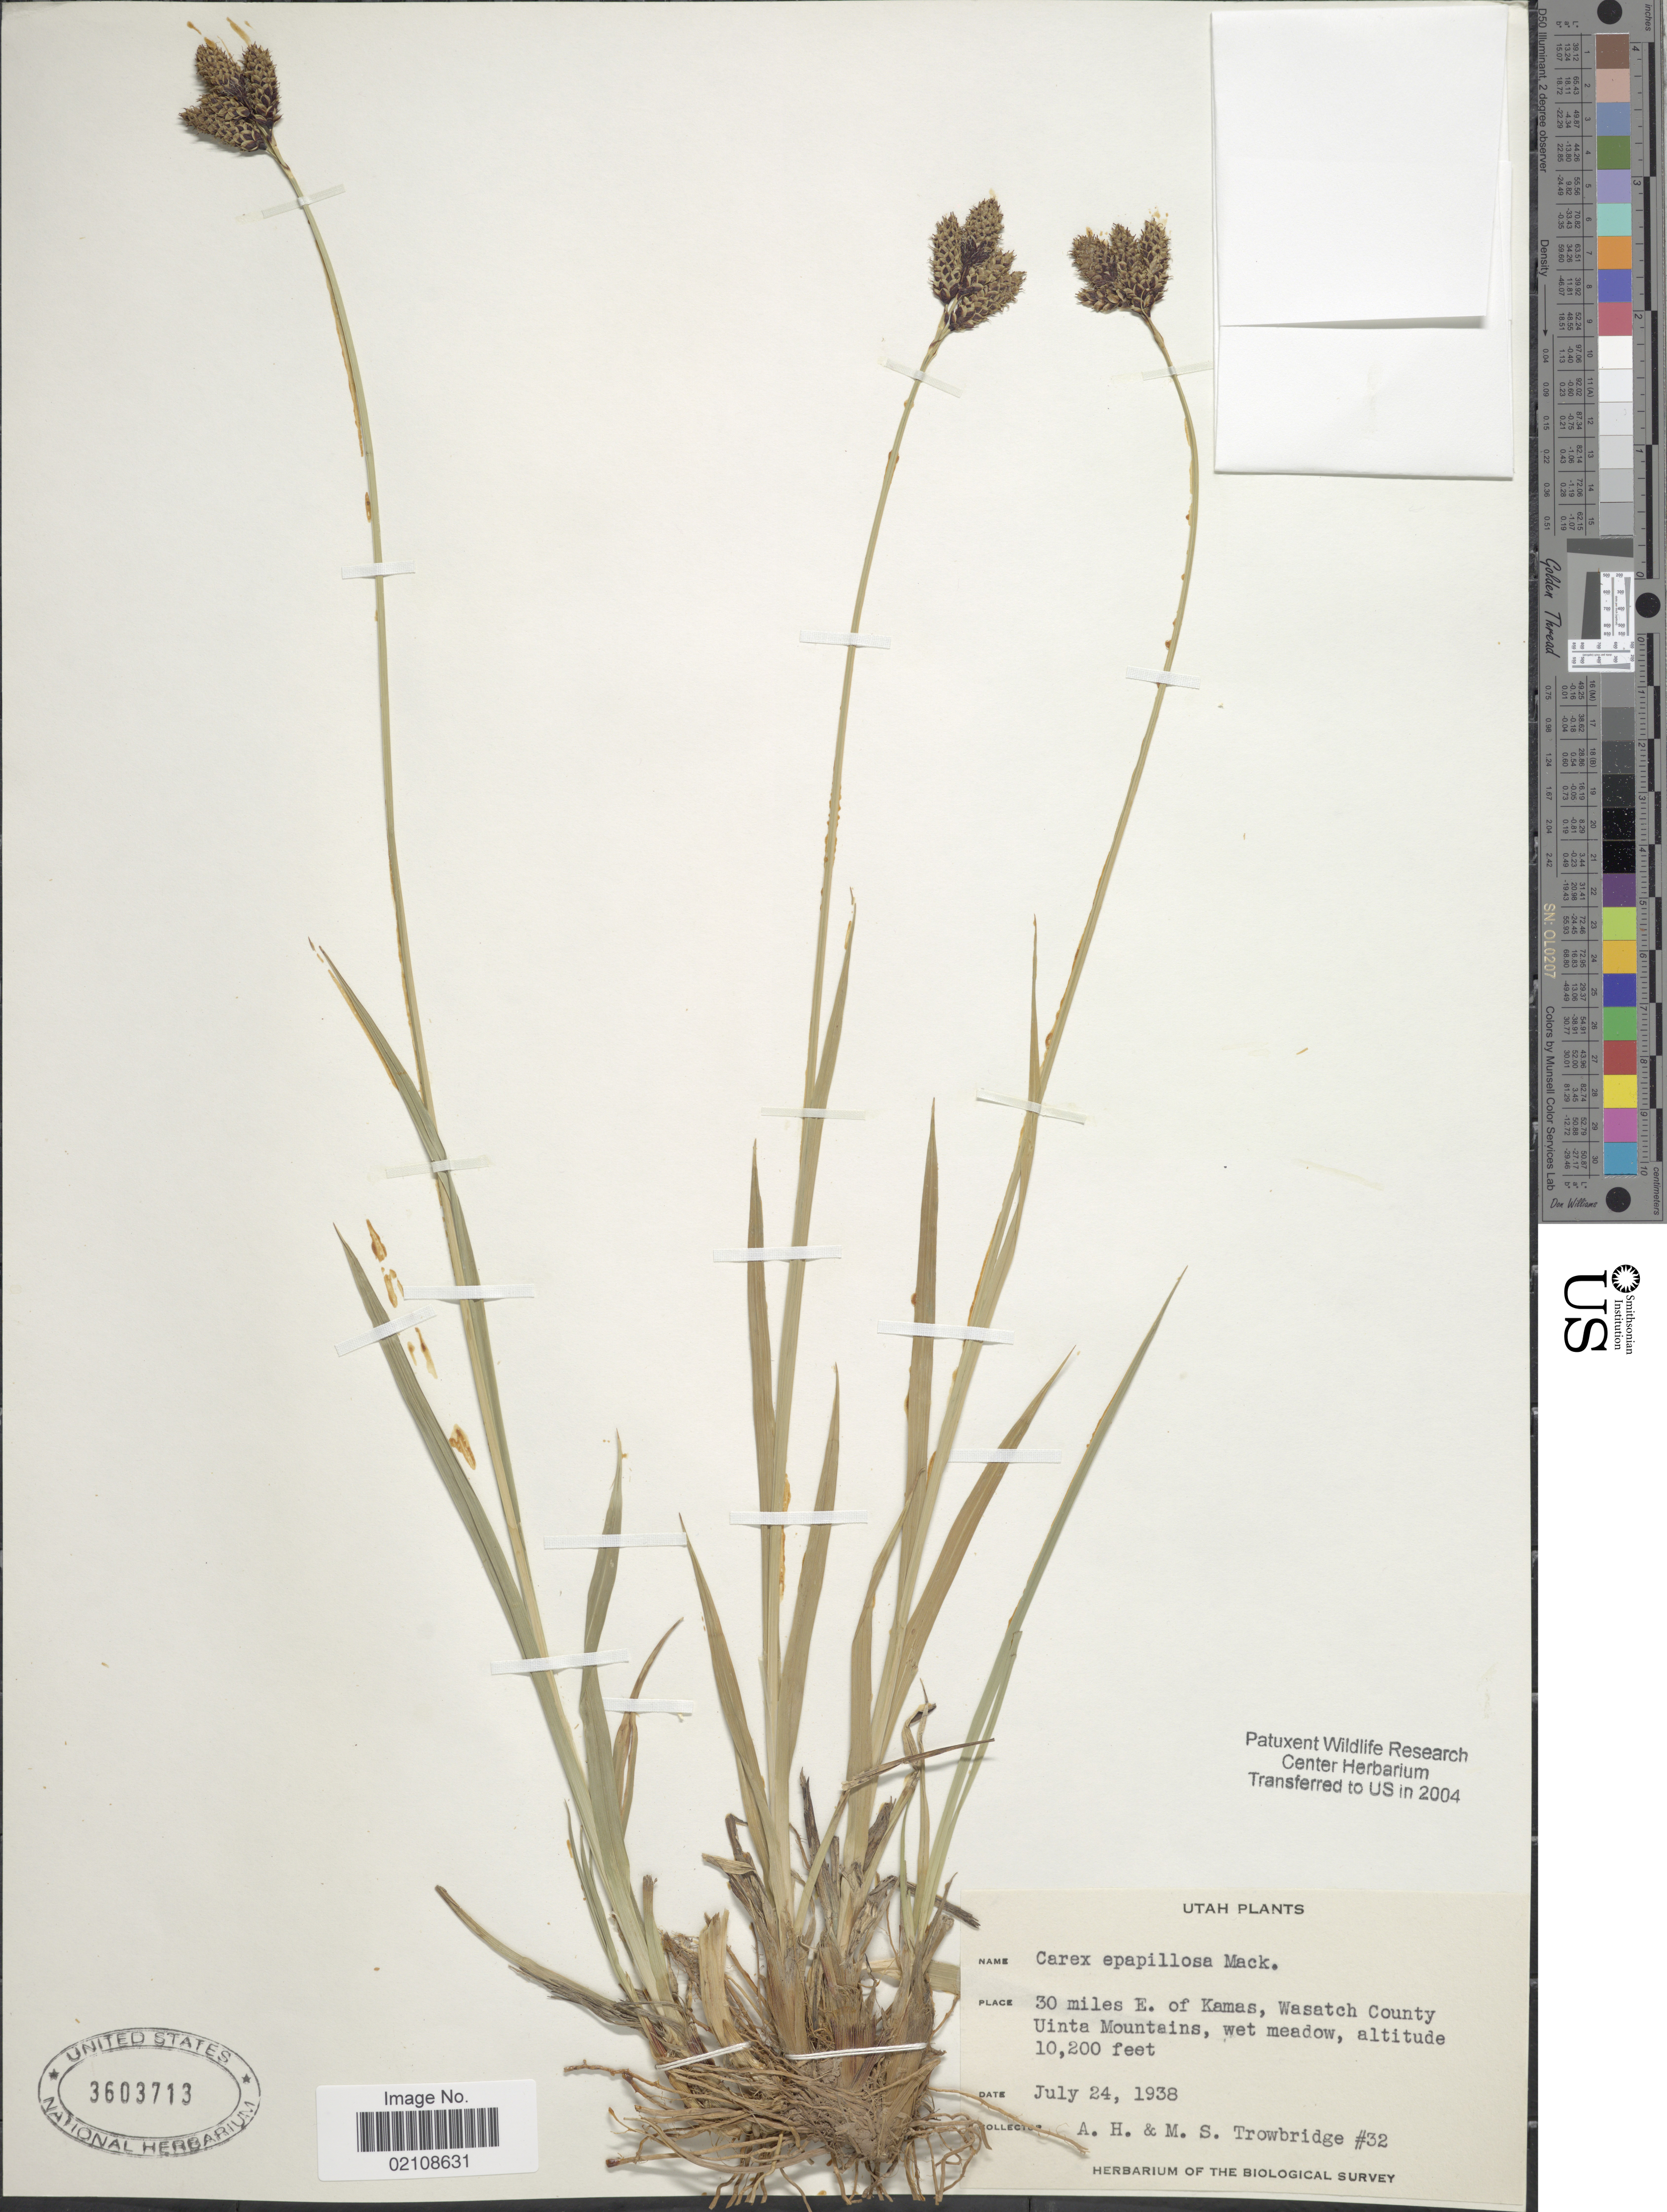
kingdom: Plantae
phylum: Tracheophyta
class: Liliopsida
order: Poales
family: Cyperaceae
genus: Carex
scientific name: Carex epapillosa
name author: Mack.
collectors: A. H. Trowbridge & M. Trowbridge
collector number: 32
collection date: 1938-07-24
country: United States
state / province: Utah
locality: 30 miles E. of Kamas, Wasatch County, Uinta Mountains, wet meadow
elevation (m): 3109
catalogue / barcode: US 3603713